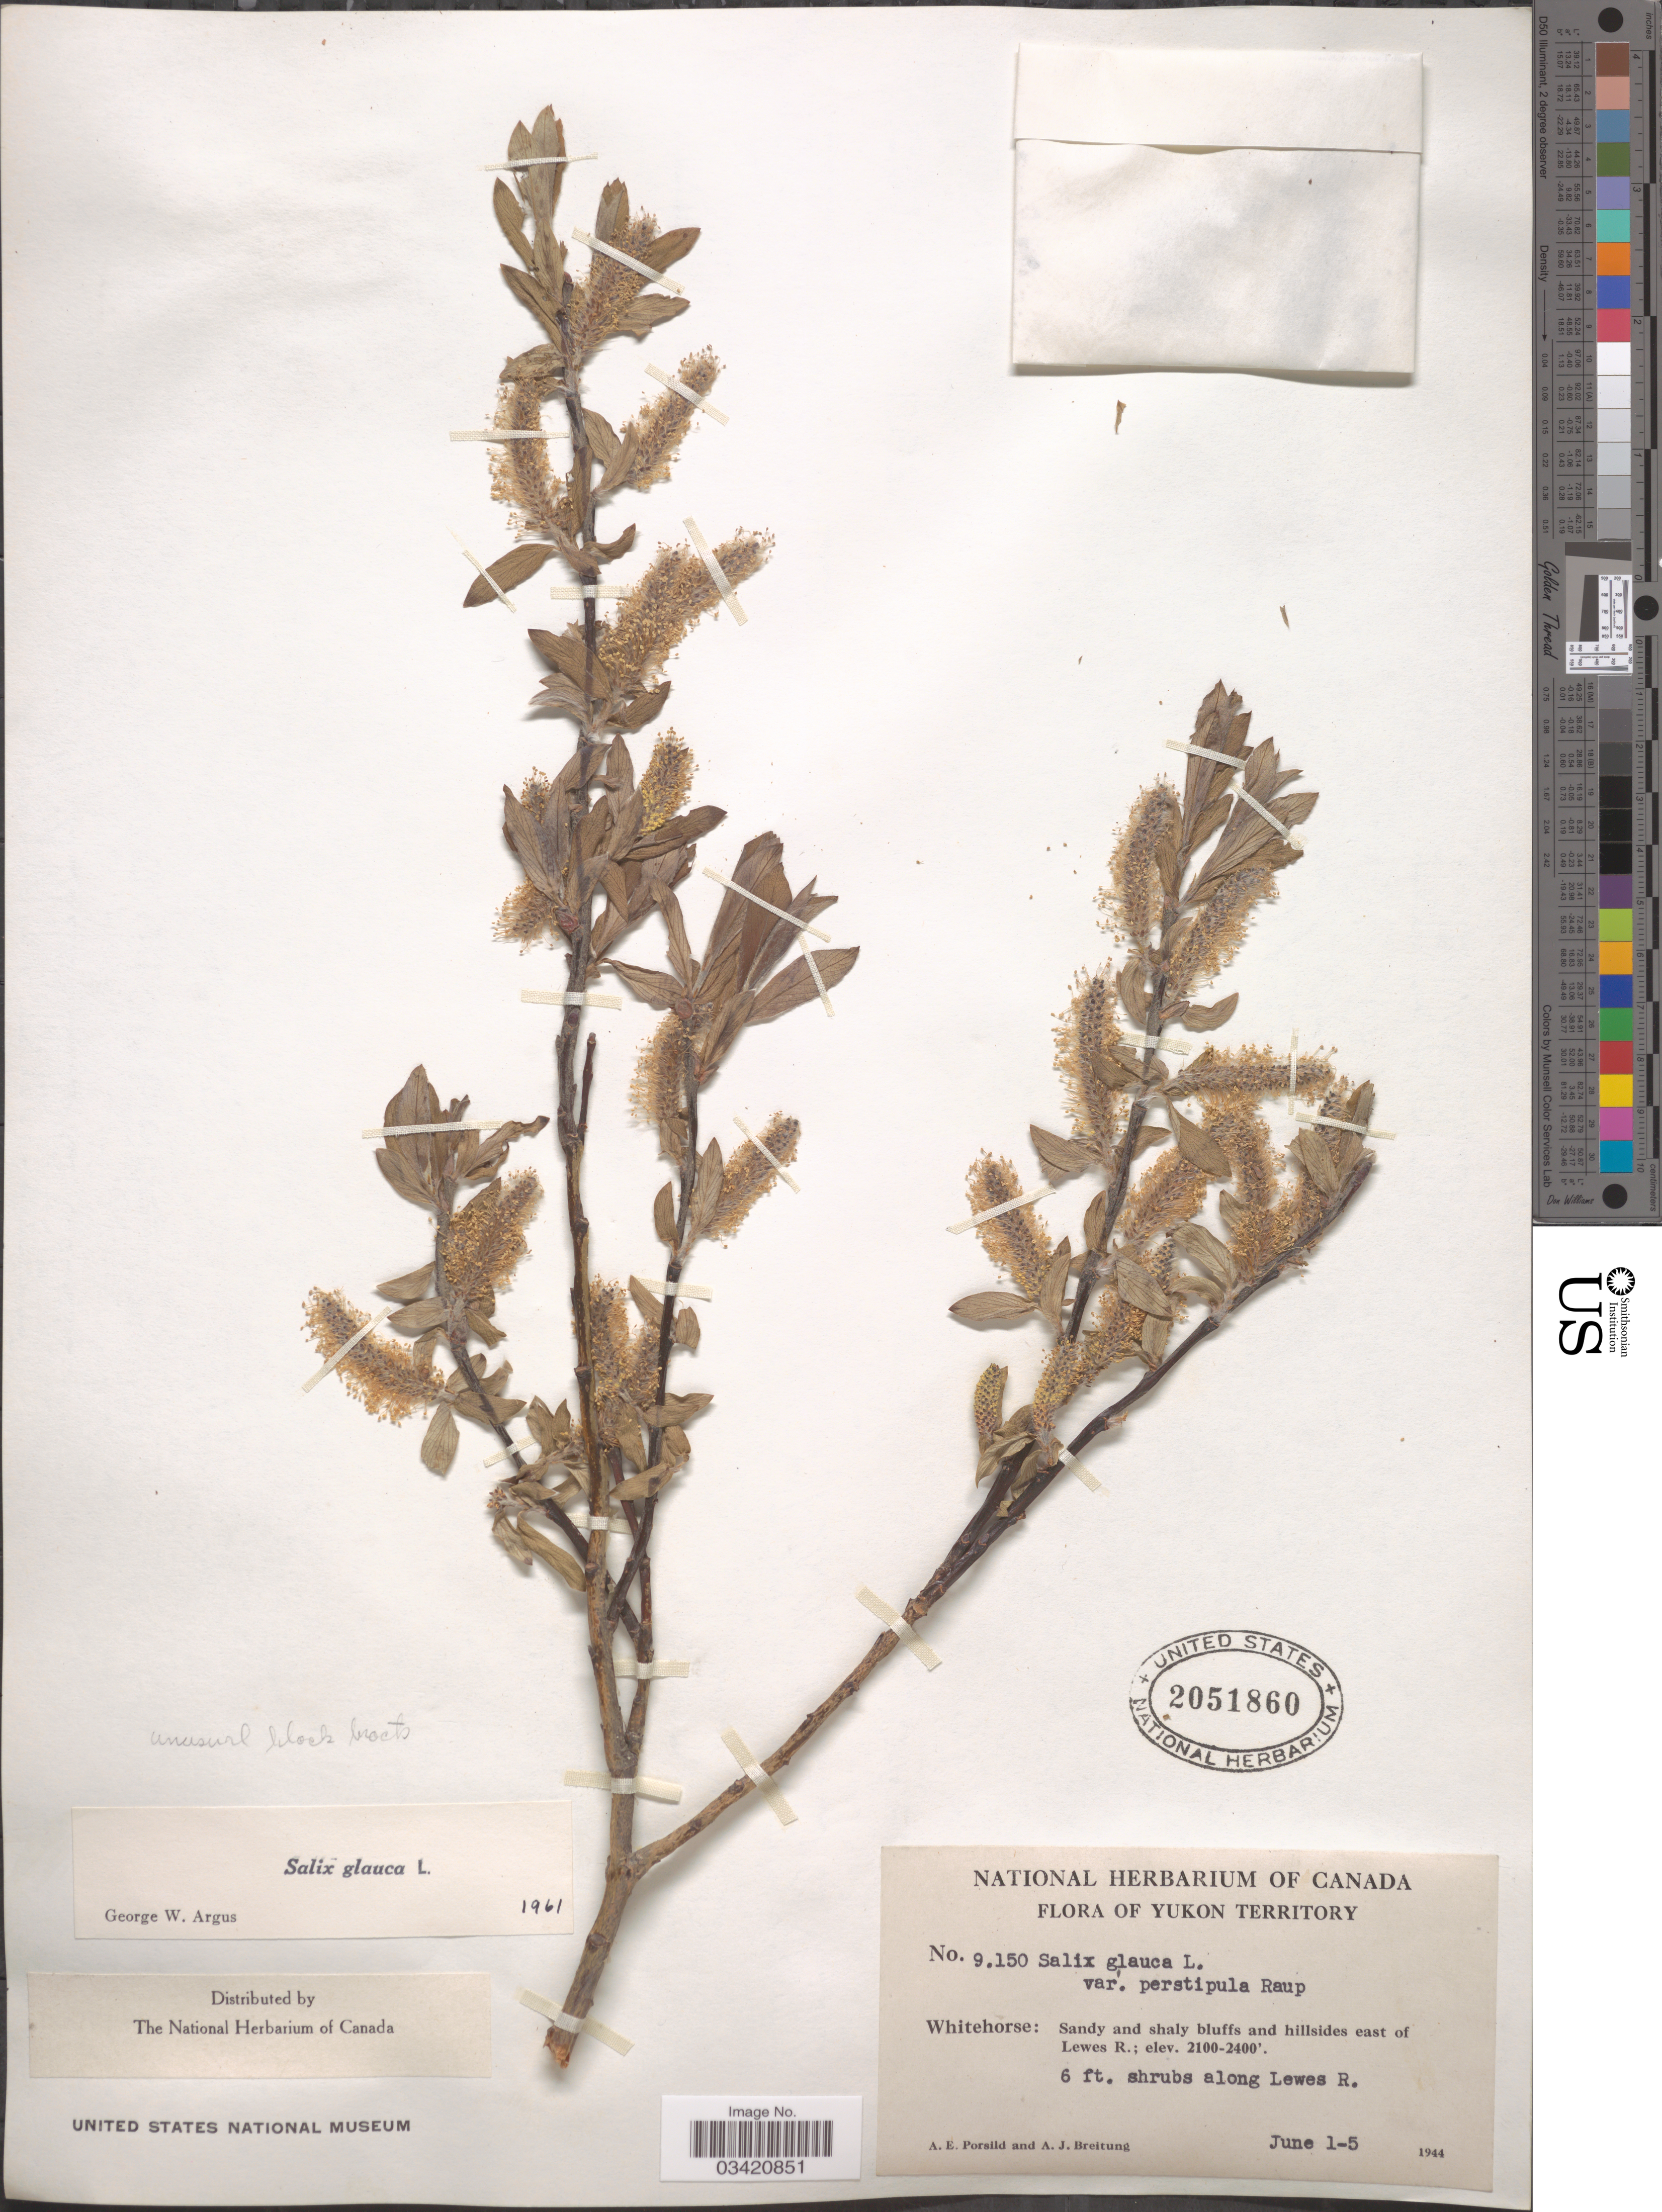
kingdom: Plantae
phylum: Tracheophyta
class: Magnoliopsida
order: Malpighiales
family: Salicaceae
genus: Salix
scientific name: Salix glauca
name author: L.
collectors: A. E. Porsild & A. Breitung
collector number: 9150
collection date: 1944-06-01/1944-06-05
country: Canada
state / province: Yukon Territory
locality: Whitehorse: Sandy and shaly bluffs and hillsides east of Lewes R.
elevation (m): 640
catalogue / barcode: US 2051860